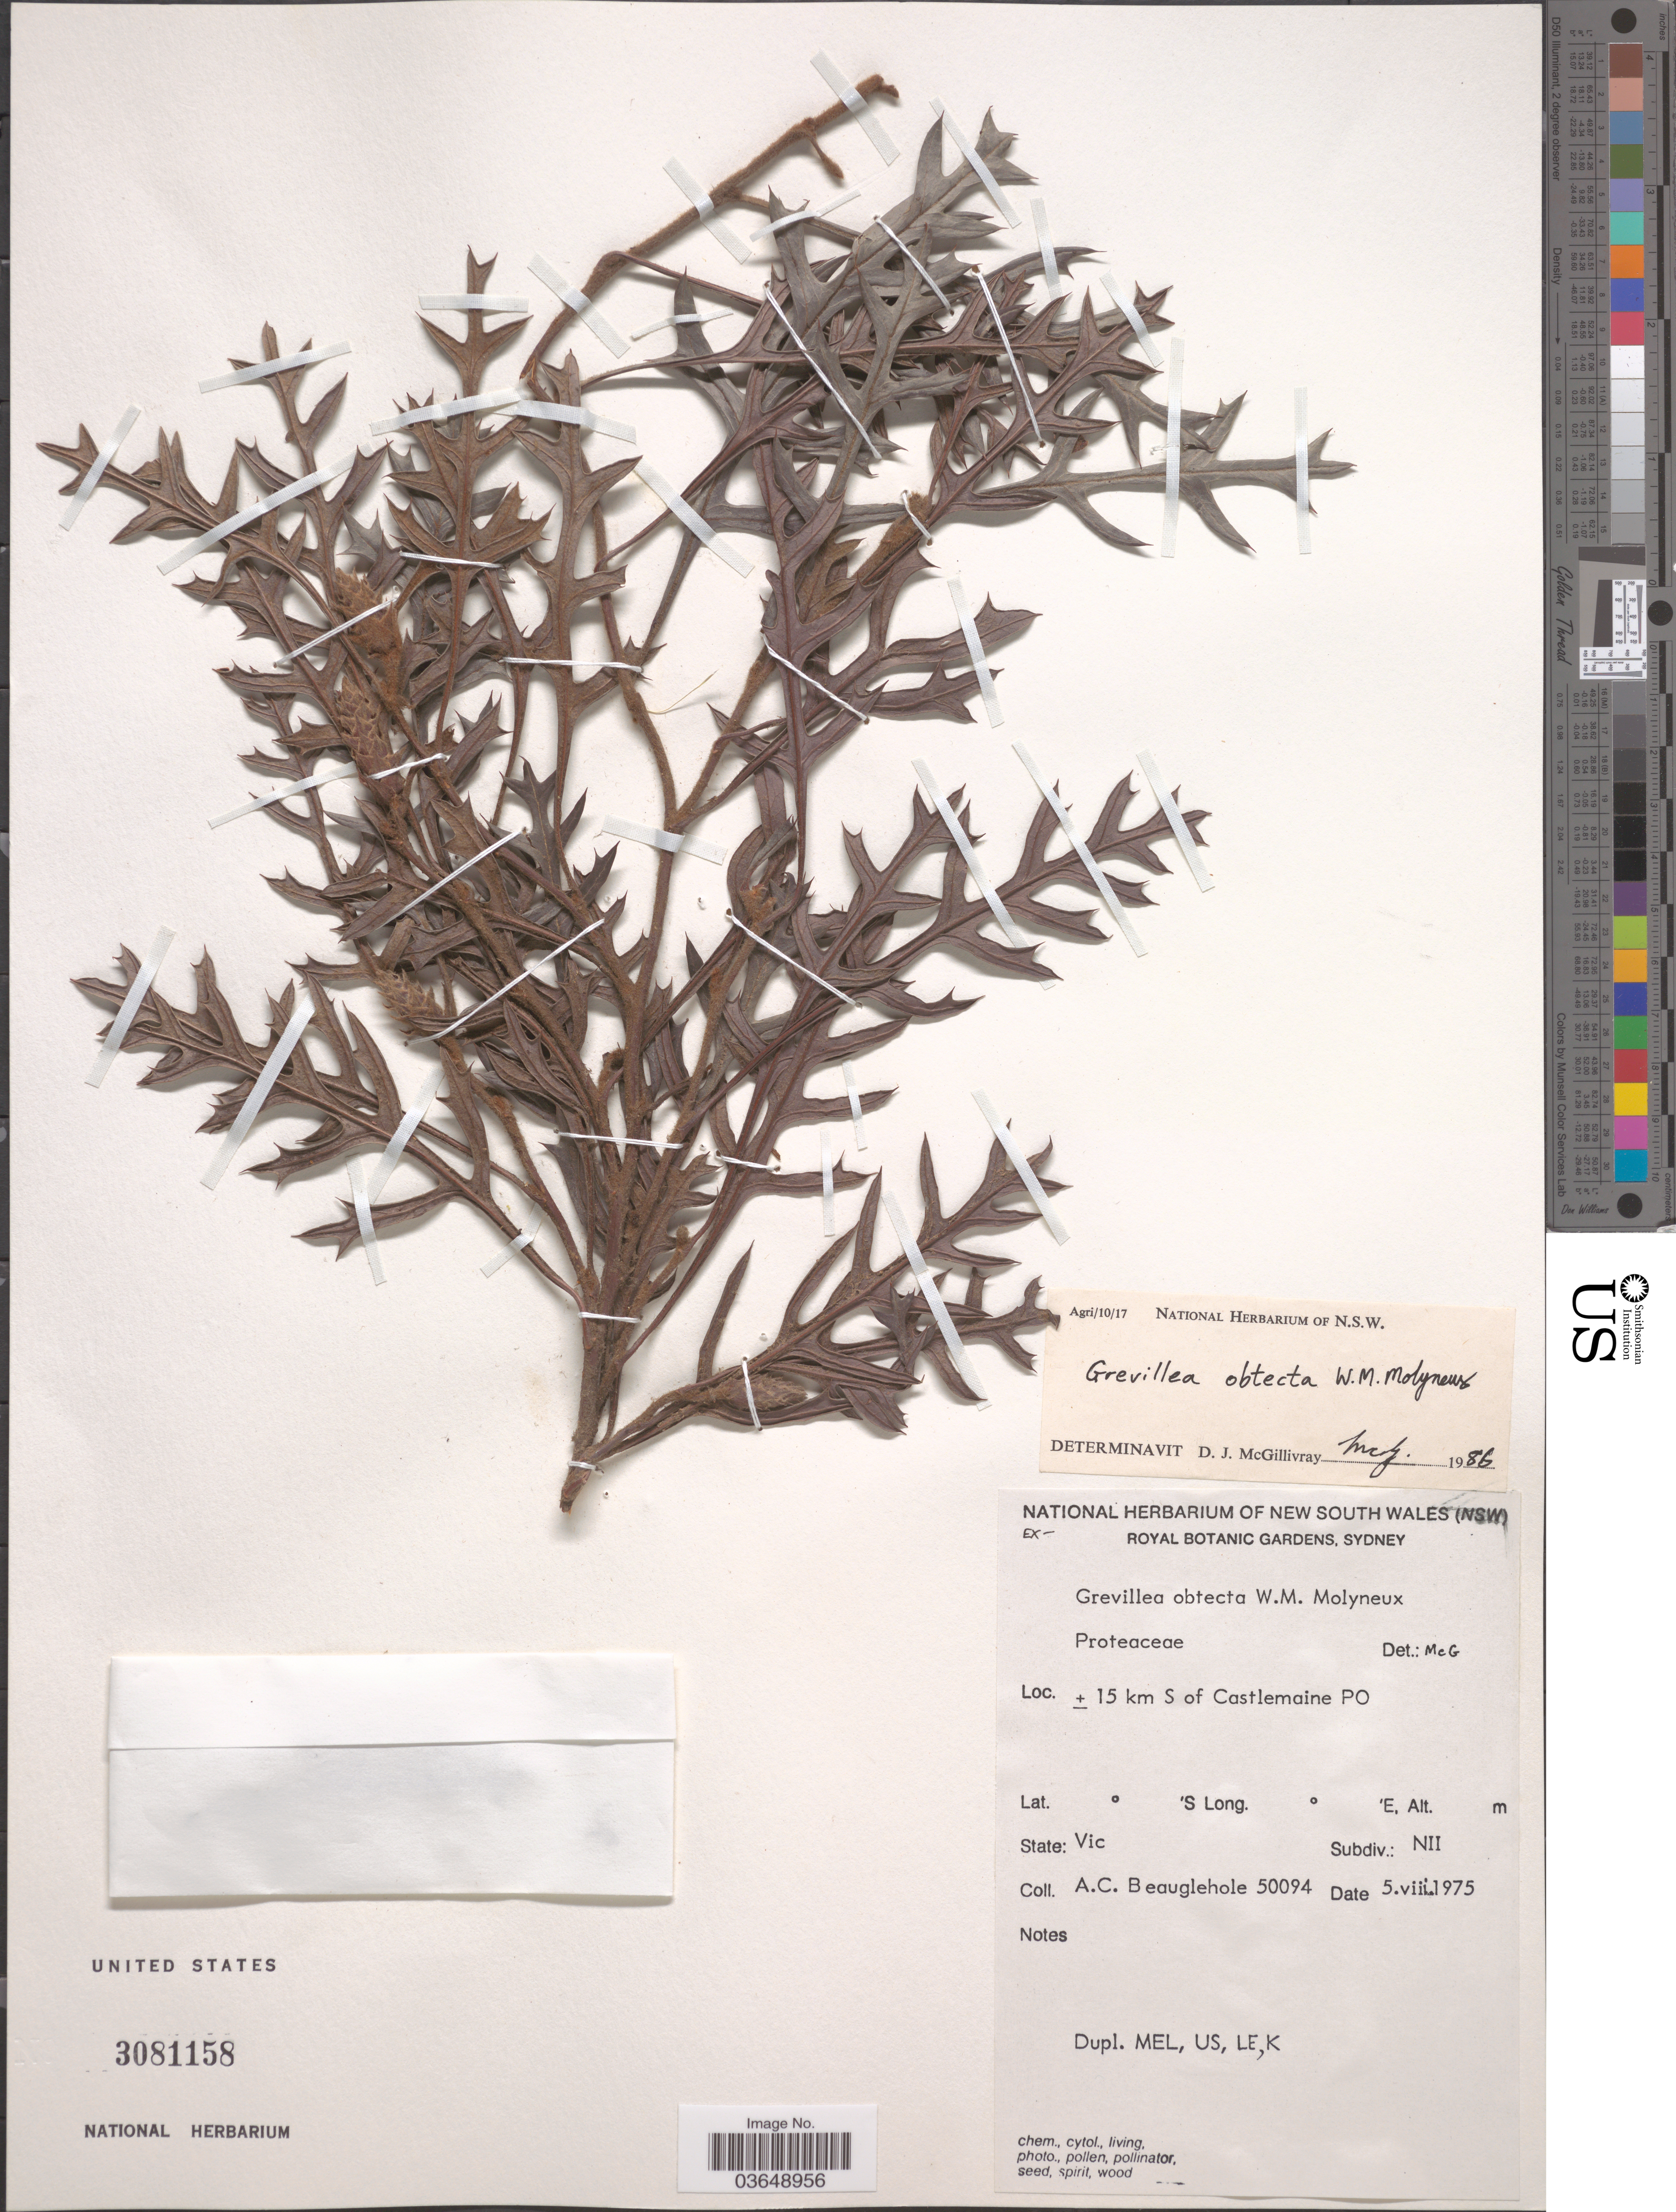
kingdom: Plantae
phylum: Tracheophyta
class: Magnoliopsida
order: Proteales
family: Proteaceae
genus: Grevillea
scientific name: Grevillea obtecta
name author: Molyneux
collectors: A. Beauglehole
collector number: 50094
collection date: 1975-08-05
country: Australia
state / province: New South Wales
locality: ± 15 km S of Castlemaine PO. State: Vic. Subdiv.: NII.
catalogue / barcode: US 3081158